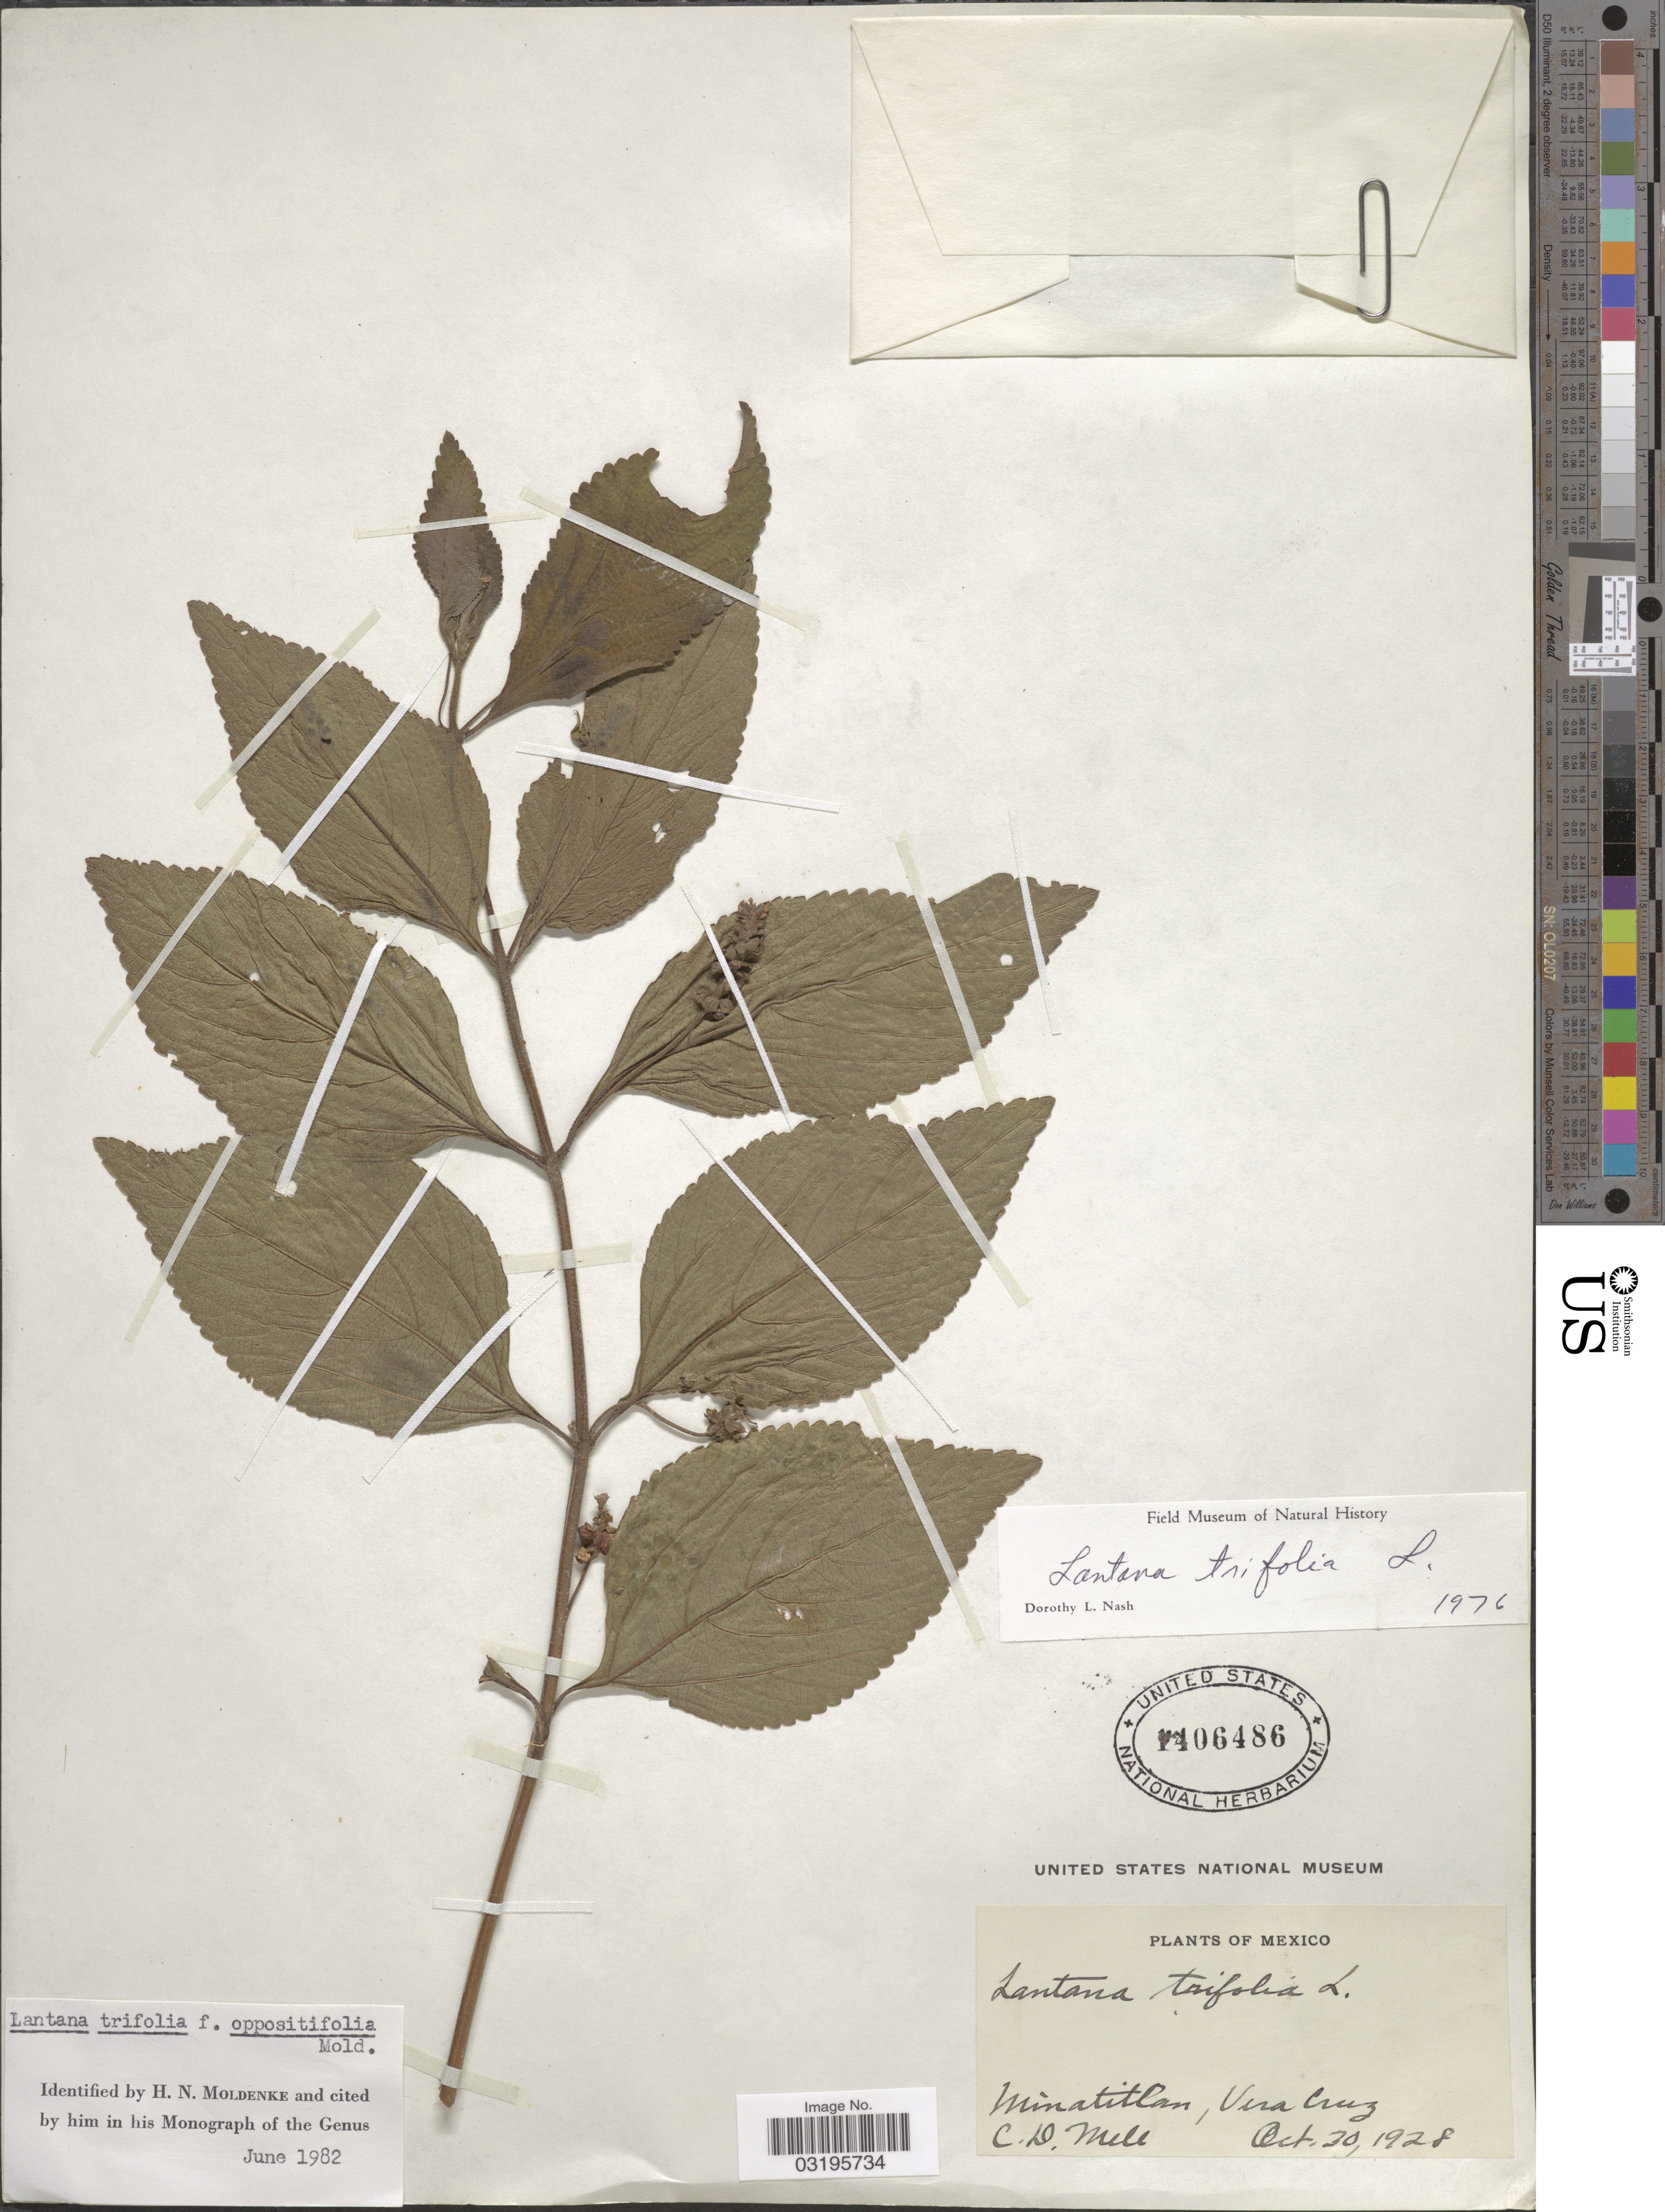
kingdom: Plantae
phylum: Tracheophyta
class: Magnoliopsida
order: Lamiales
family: Verbenaceae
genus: Lantana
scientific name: Lantana trifolia f. oppositifolia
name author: Moldenke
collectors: C. D. Mell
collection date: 1928-10-30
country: Mexico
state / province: Veracruz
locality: Minatitlan, VeraCruz.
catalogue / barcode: US 1406486